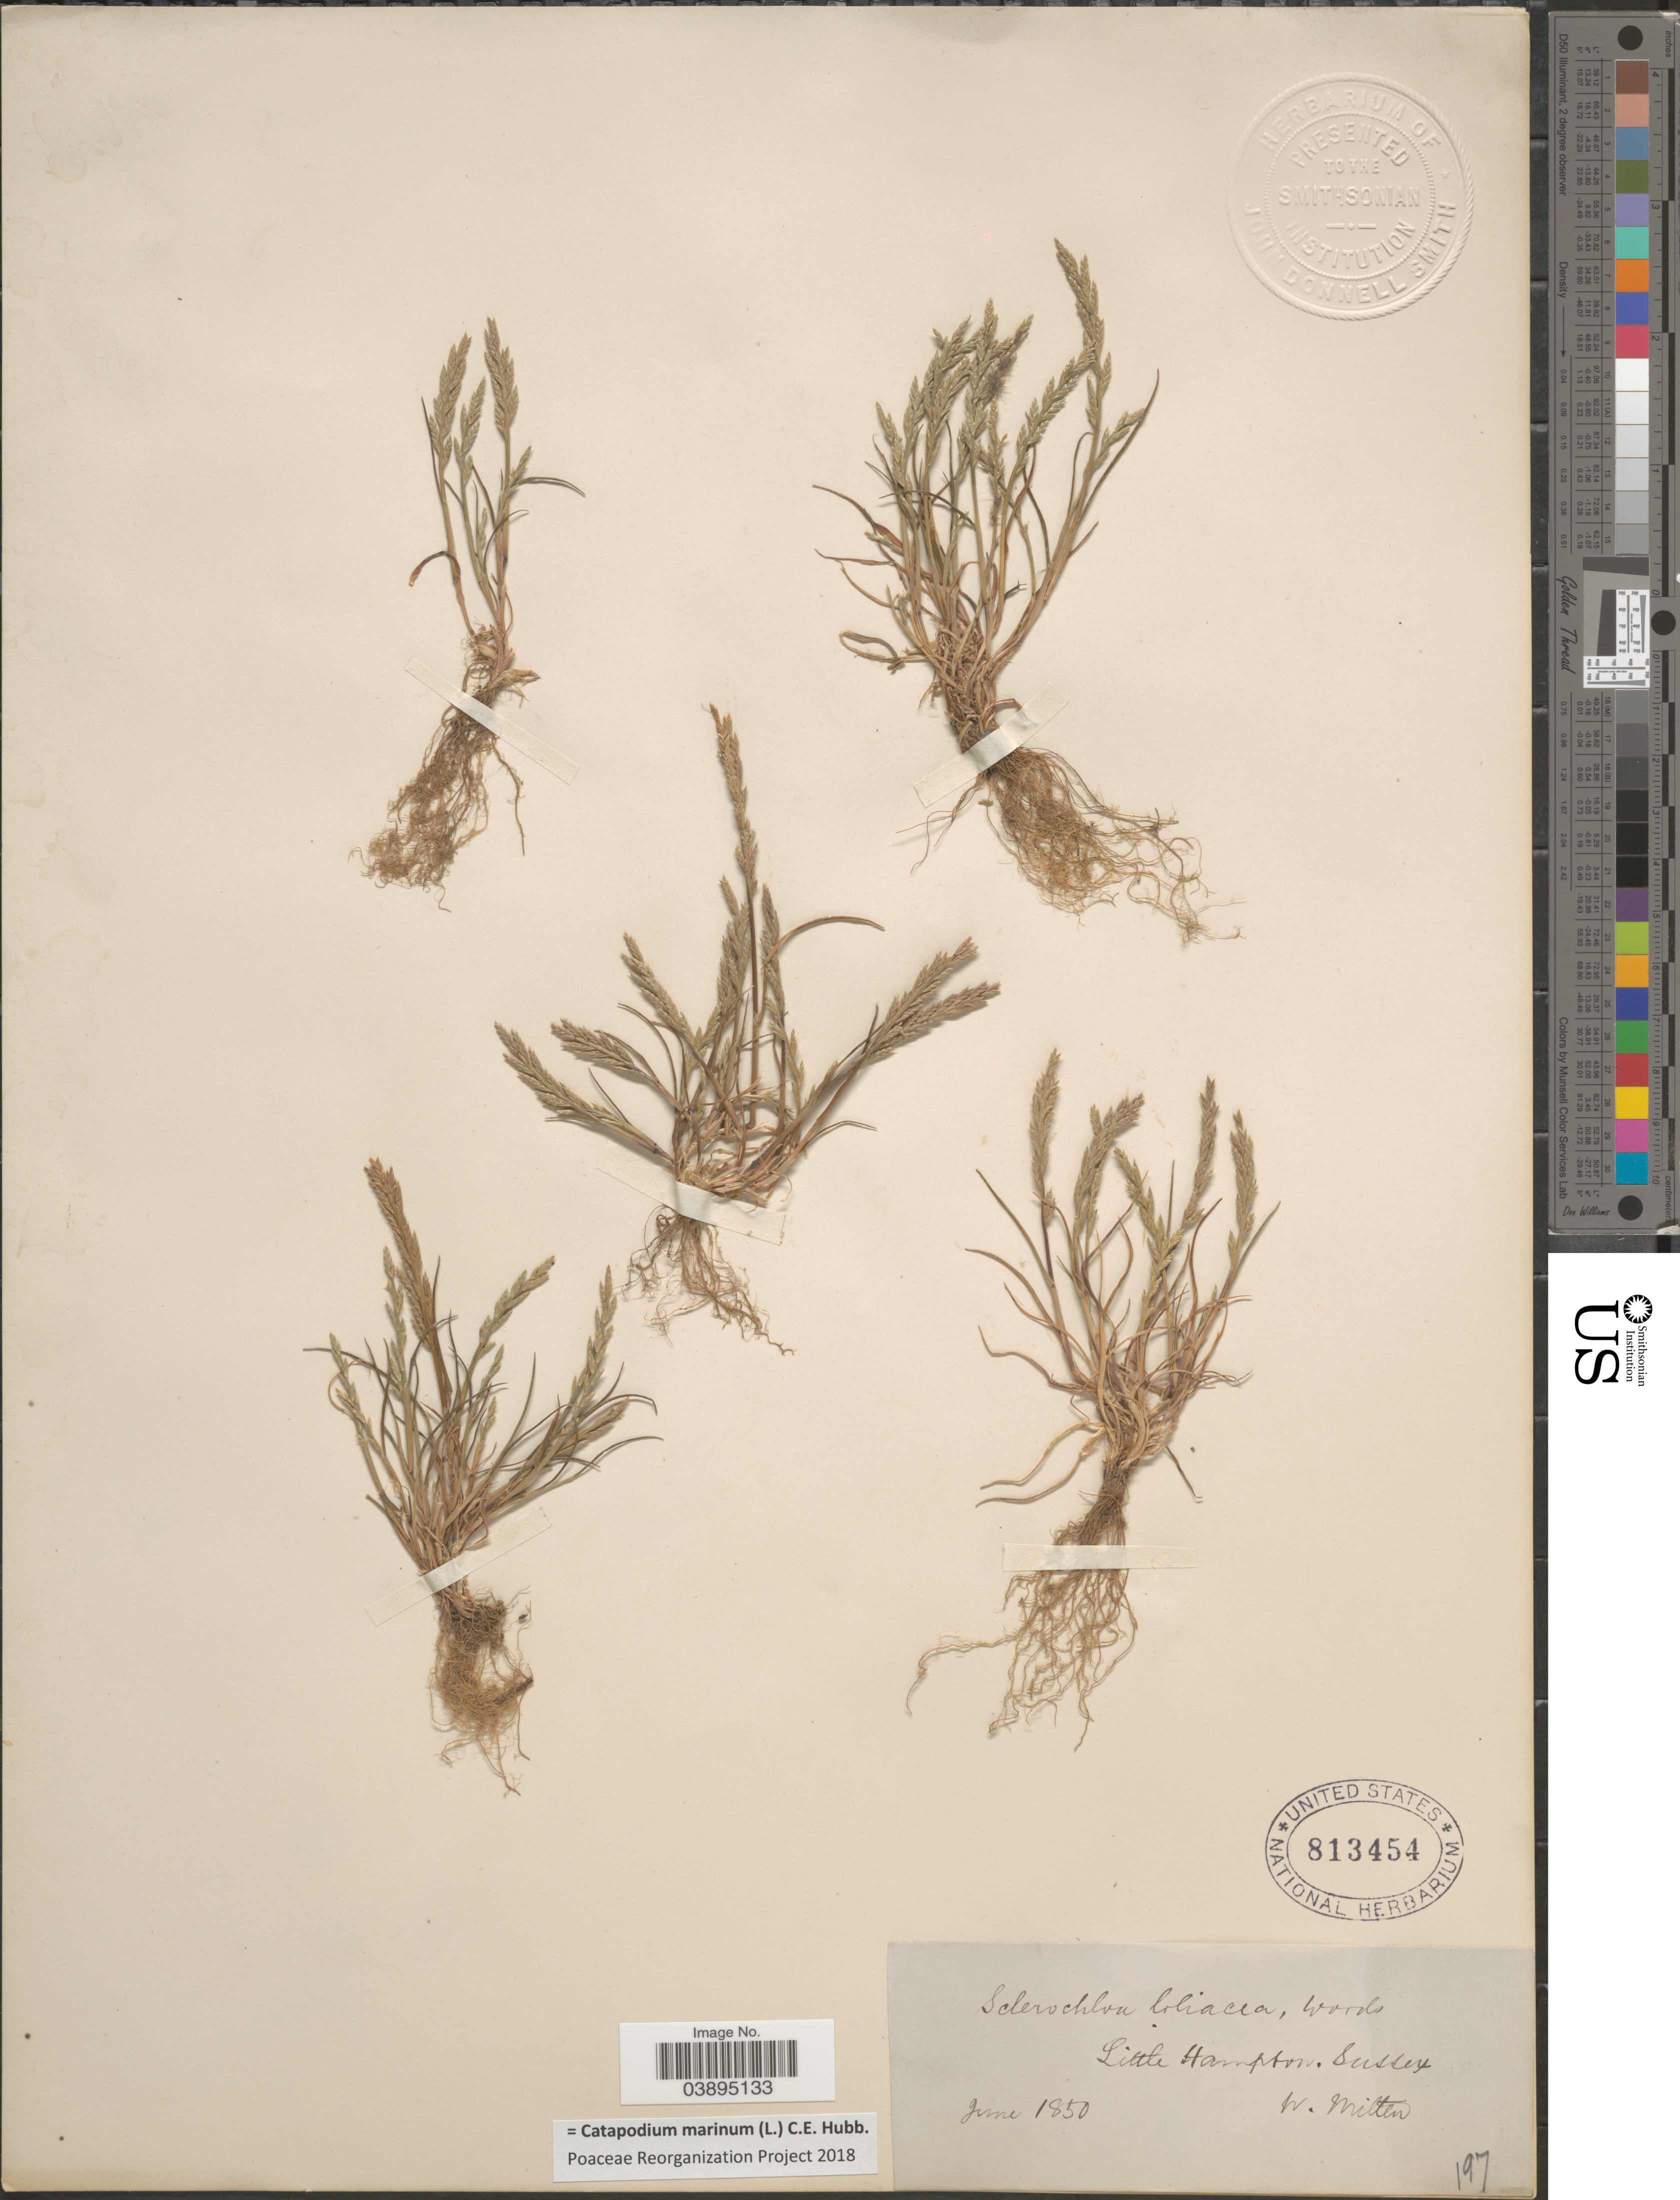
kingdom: Plantae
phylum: Tracheophyta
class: Liliopsida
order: Poales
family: Poaceae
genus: Catapodium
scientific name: Catapodium marinum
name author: (L.) C.E. Hubb.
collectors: W. Milten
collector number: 197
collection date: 1850-06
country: United Kingdom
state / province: England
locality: Little Hampton, Sussex.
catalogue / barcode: US 813454